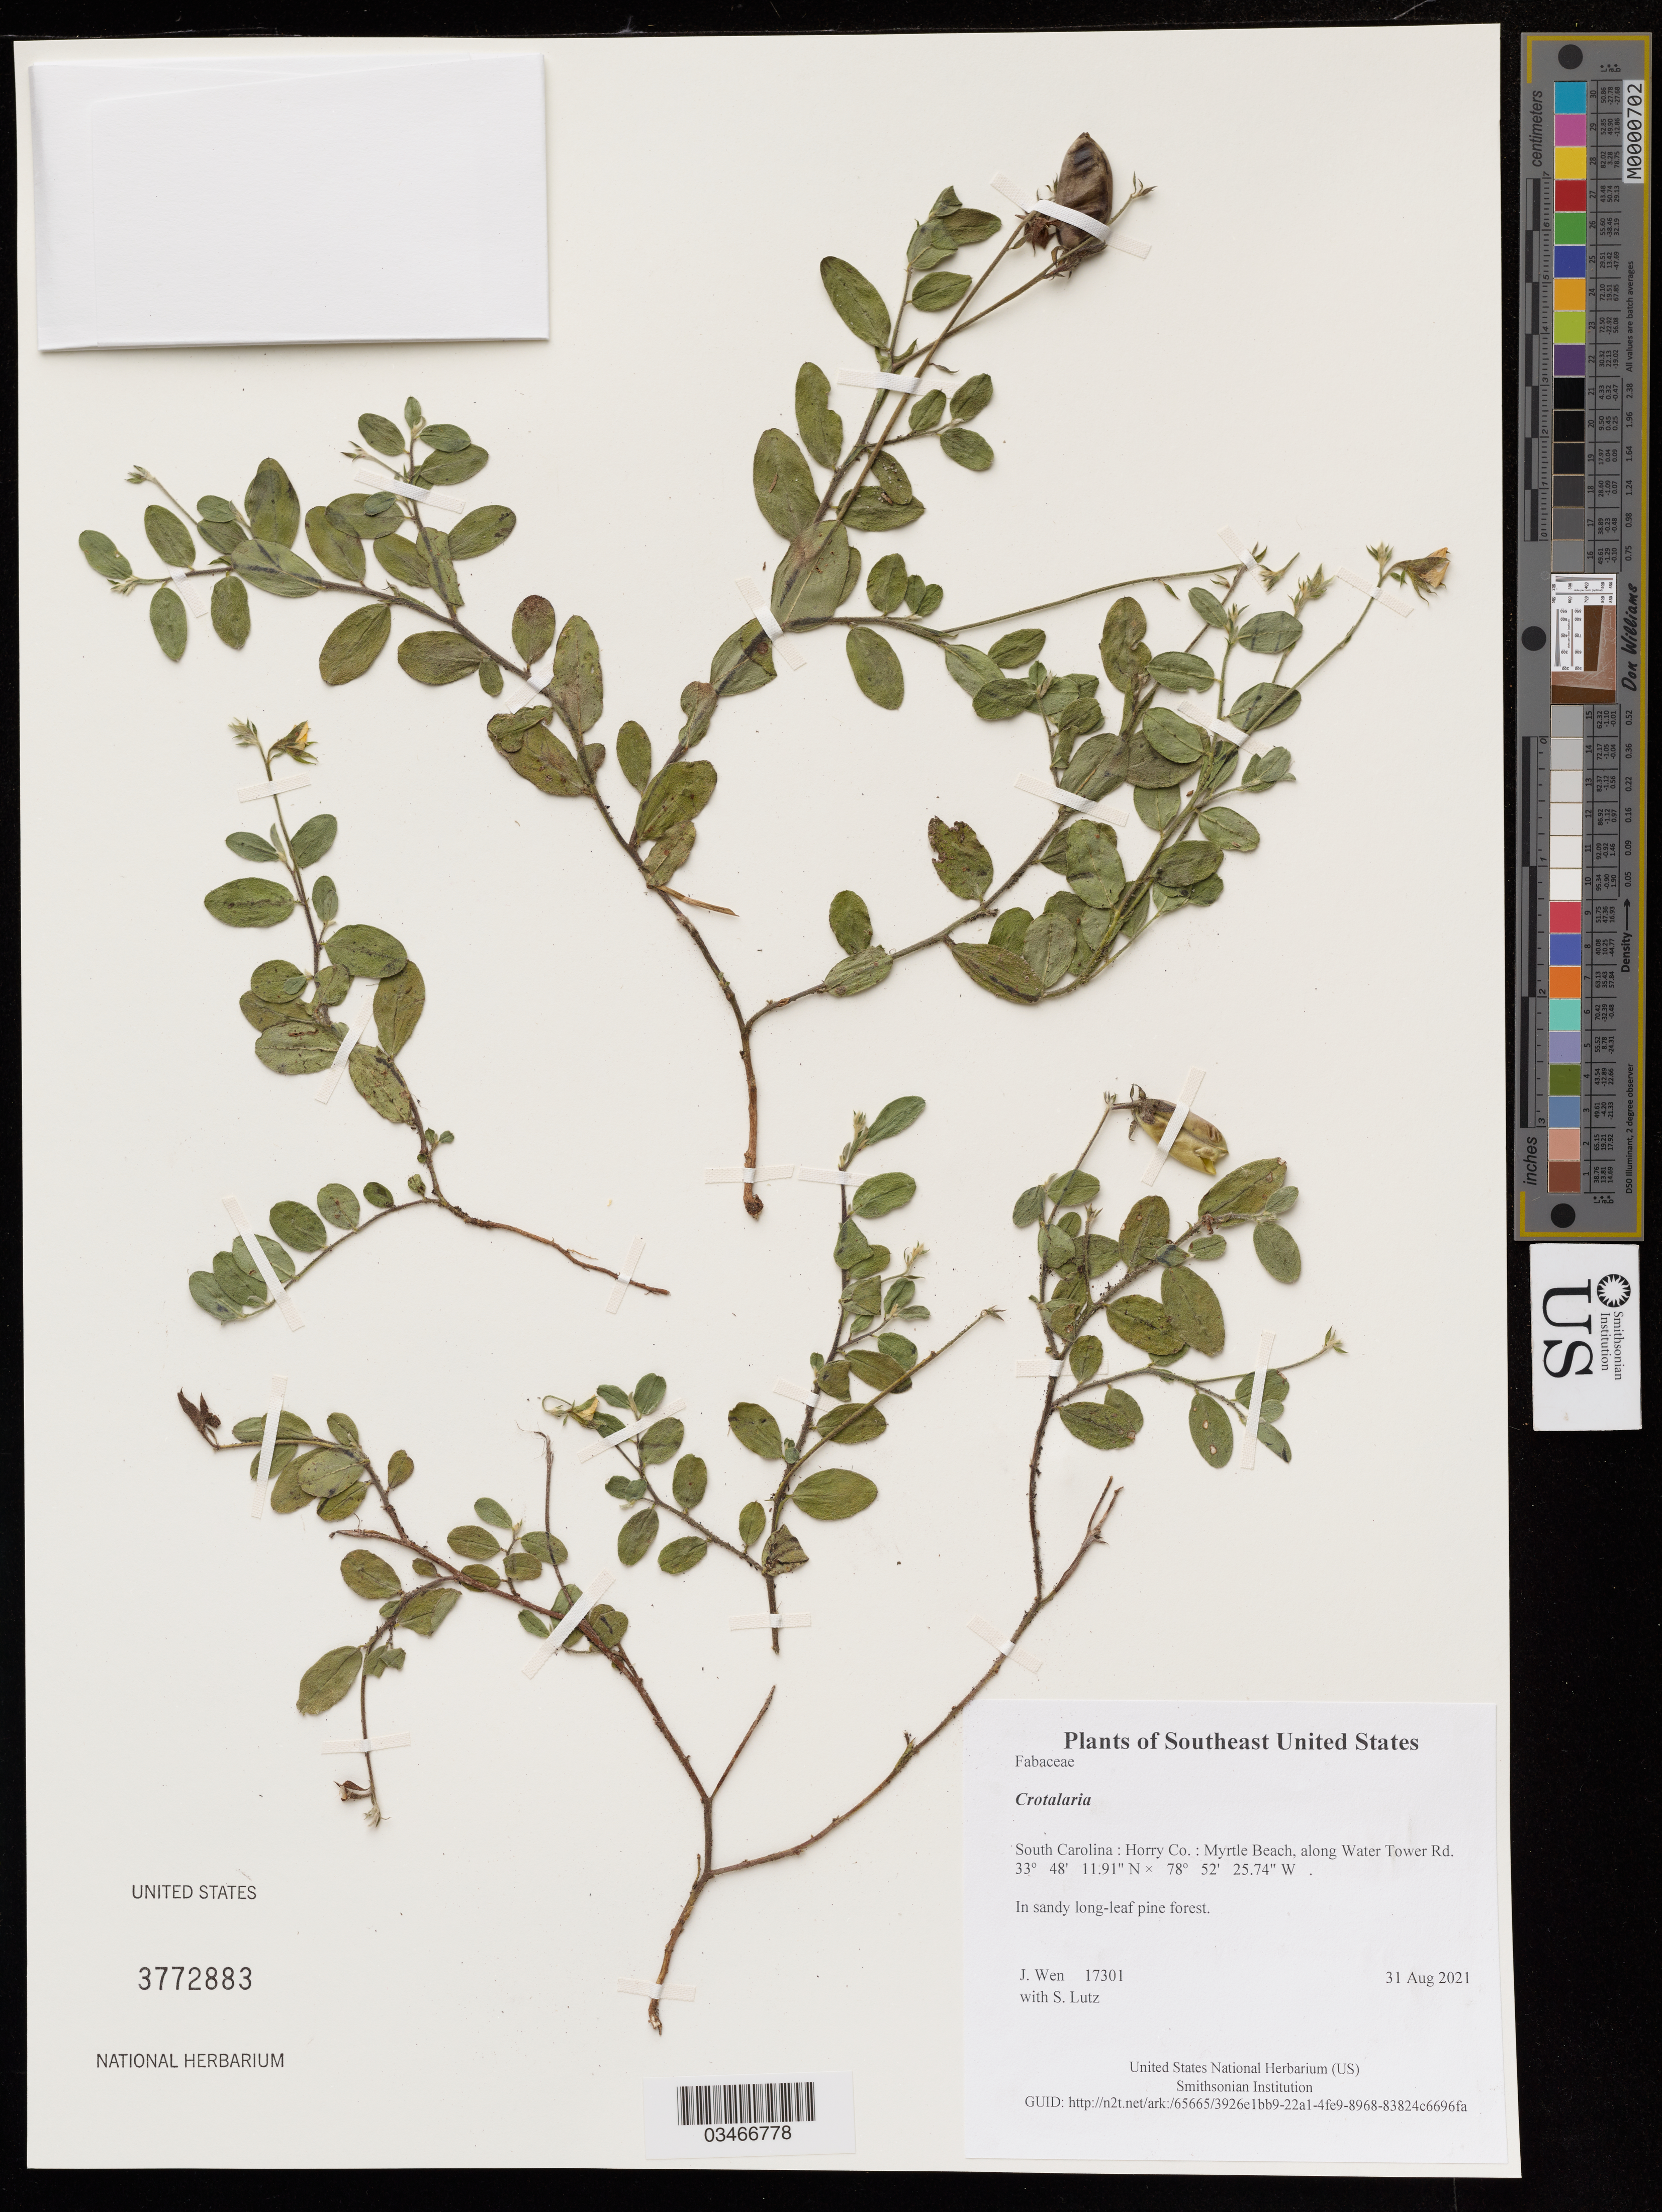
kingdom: Plantae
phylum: Tracheophyta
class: Magnoliopsida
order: Fabales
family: Fabaceae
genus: Crotalaria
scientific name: Crotalaria sp.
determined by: Wen, Jun, (BOT), Smithsonian Institution - National Museum of Natural History (UNITED STATES)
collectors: J. Wen & S. Lutz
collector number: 17301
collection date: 2021-08-31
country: United States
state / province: South Carolina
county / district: Horry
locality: Myrtle Beach, along Water Tower Rd.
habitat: In sandy long-leaf pine forest.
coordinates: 33.803307 N, 78.873818 W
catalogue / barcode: US 3772883